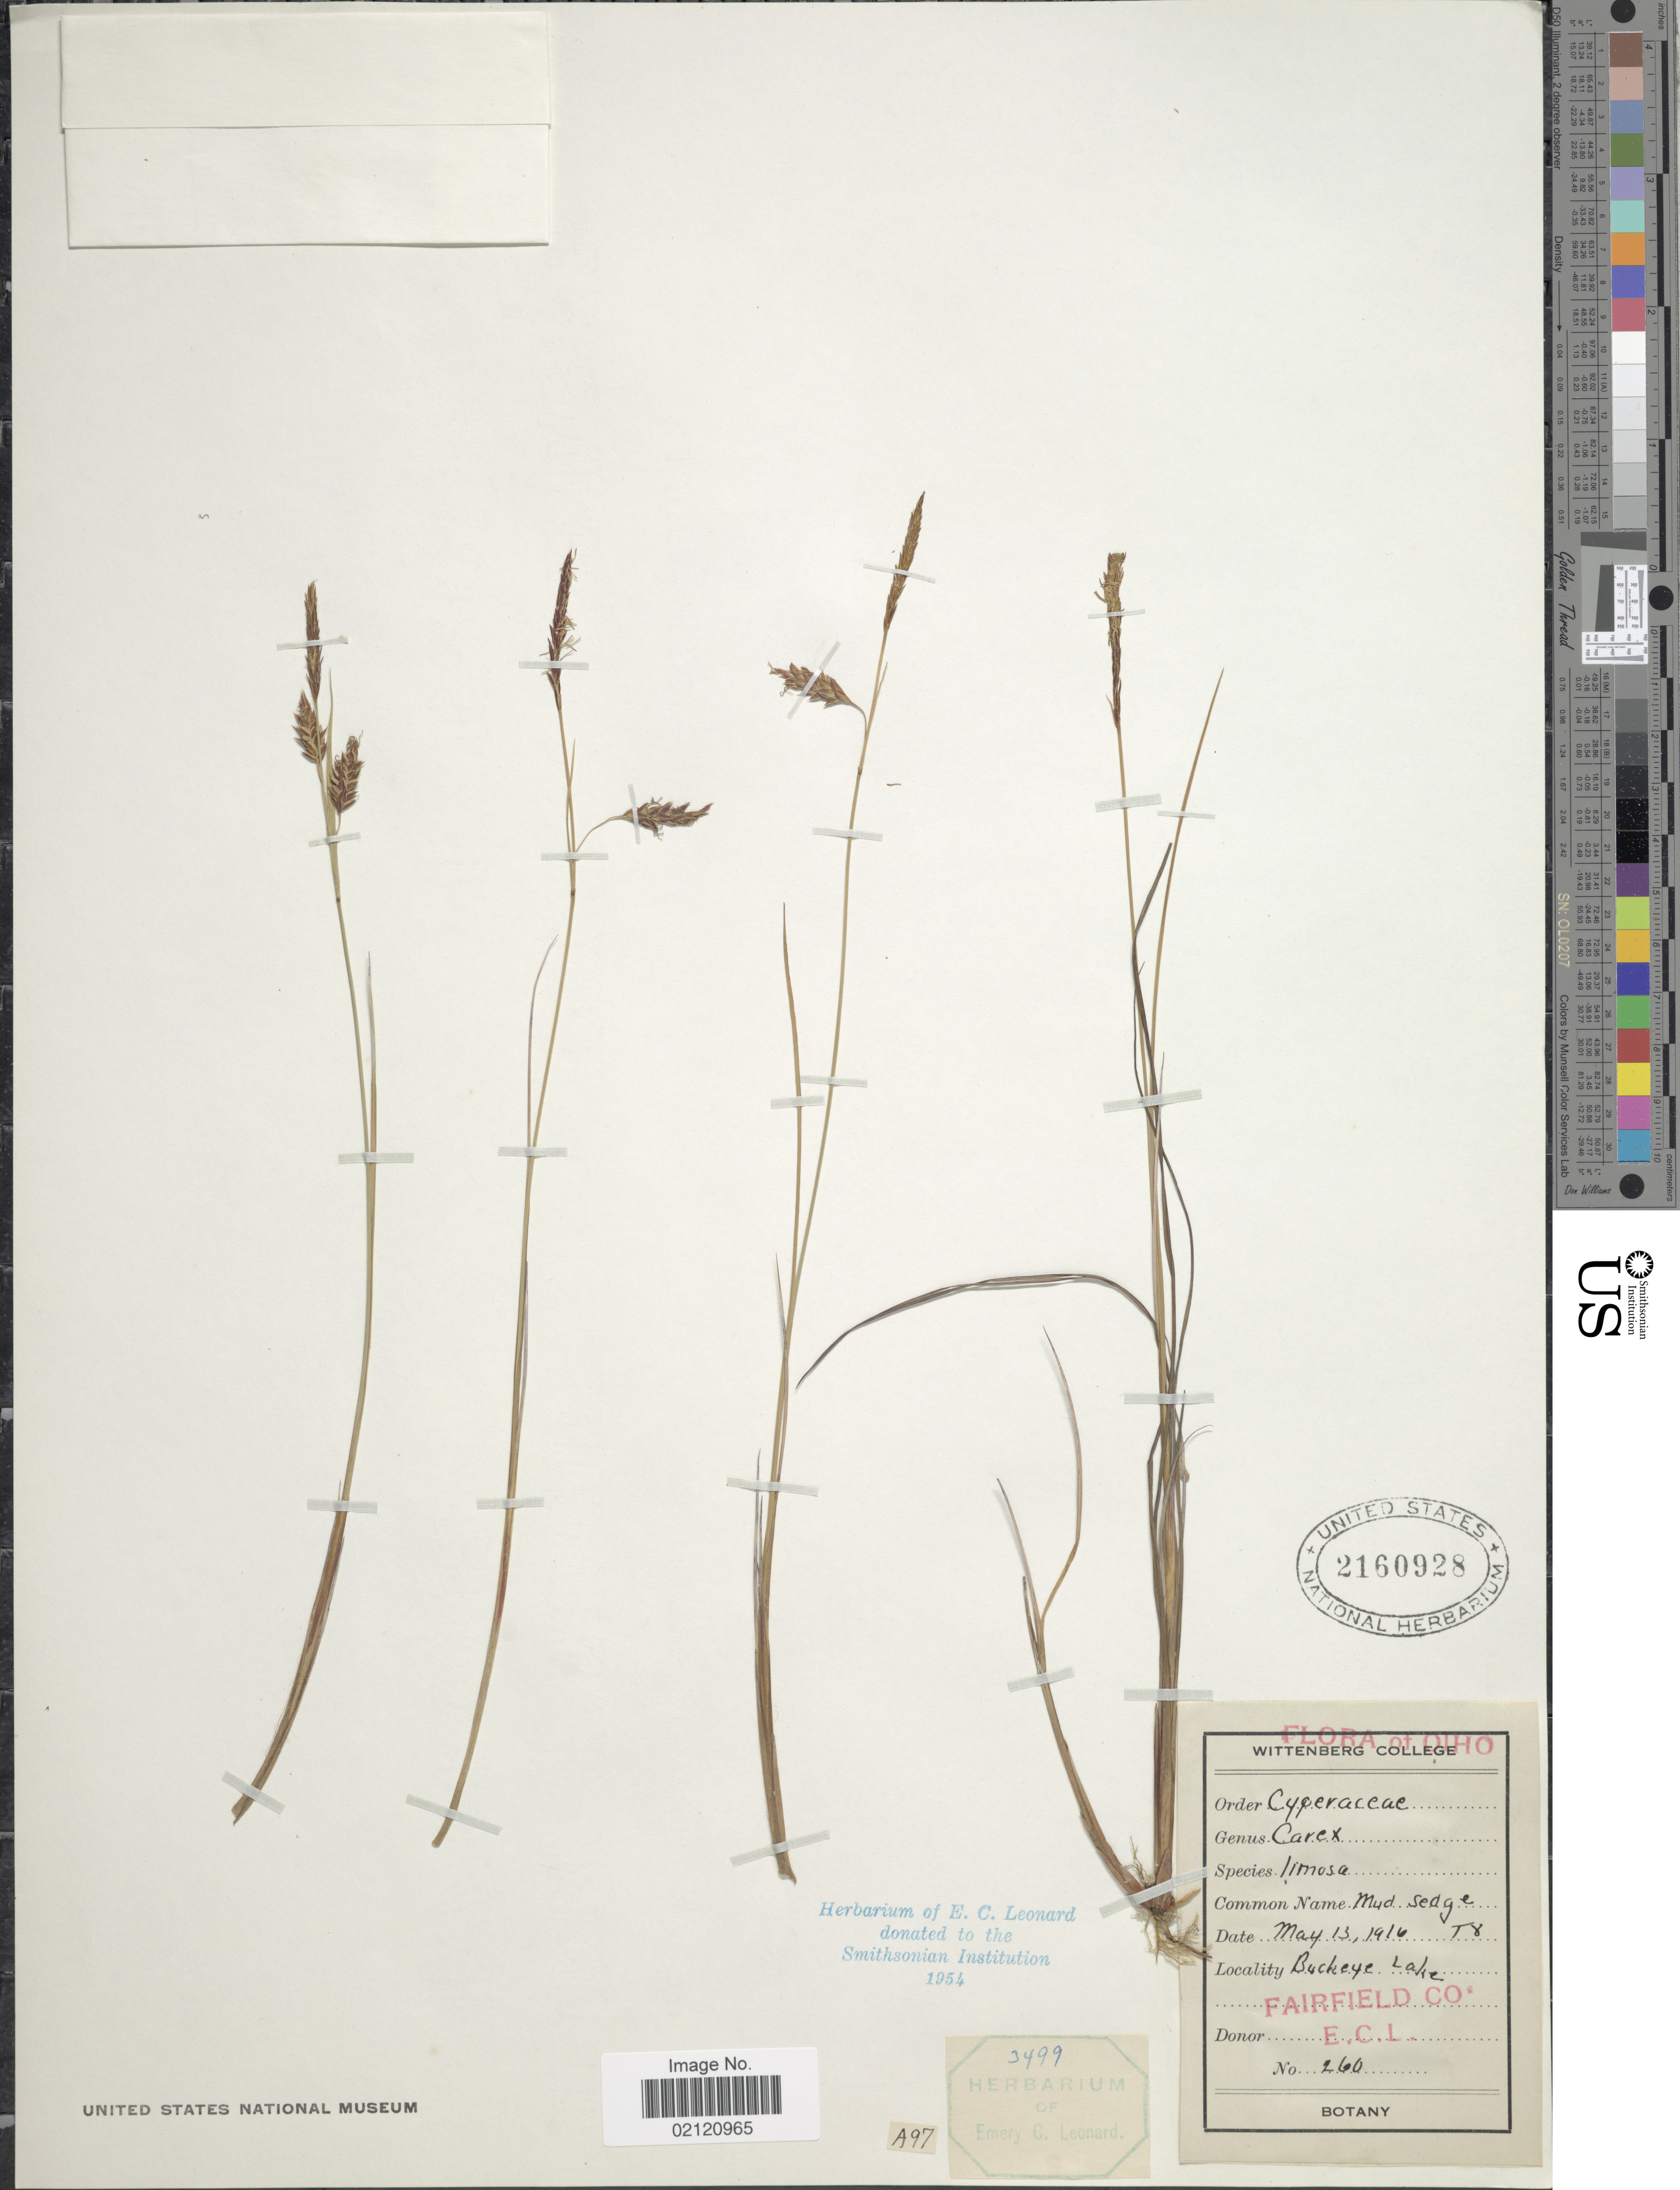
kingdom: Plantae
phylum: Tracheophyta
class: Liliopsida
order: Poales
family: Cyperaceae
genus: Carex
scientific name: Carex limosa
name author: L.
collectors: E. C. Leonard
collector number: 260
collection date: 1916-05-13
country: United States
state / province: Ohio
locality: Buckeye Lake, Fairfield Co.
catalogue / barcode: US 2160928